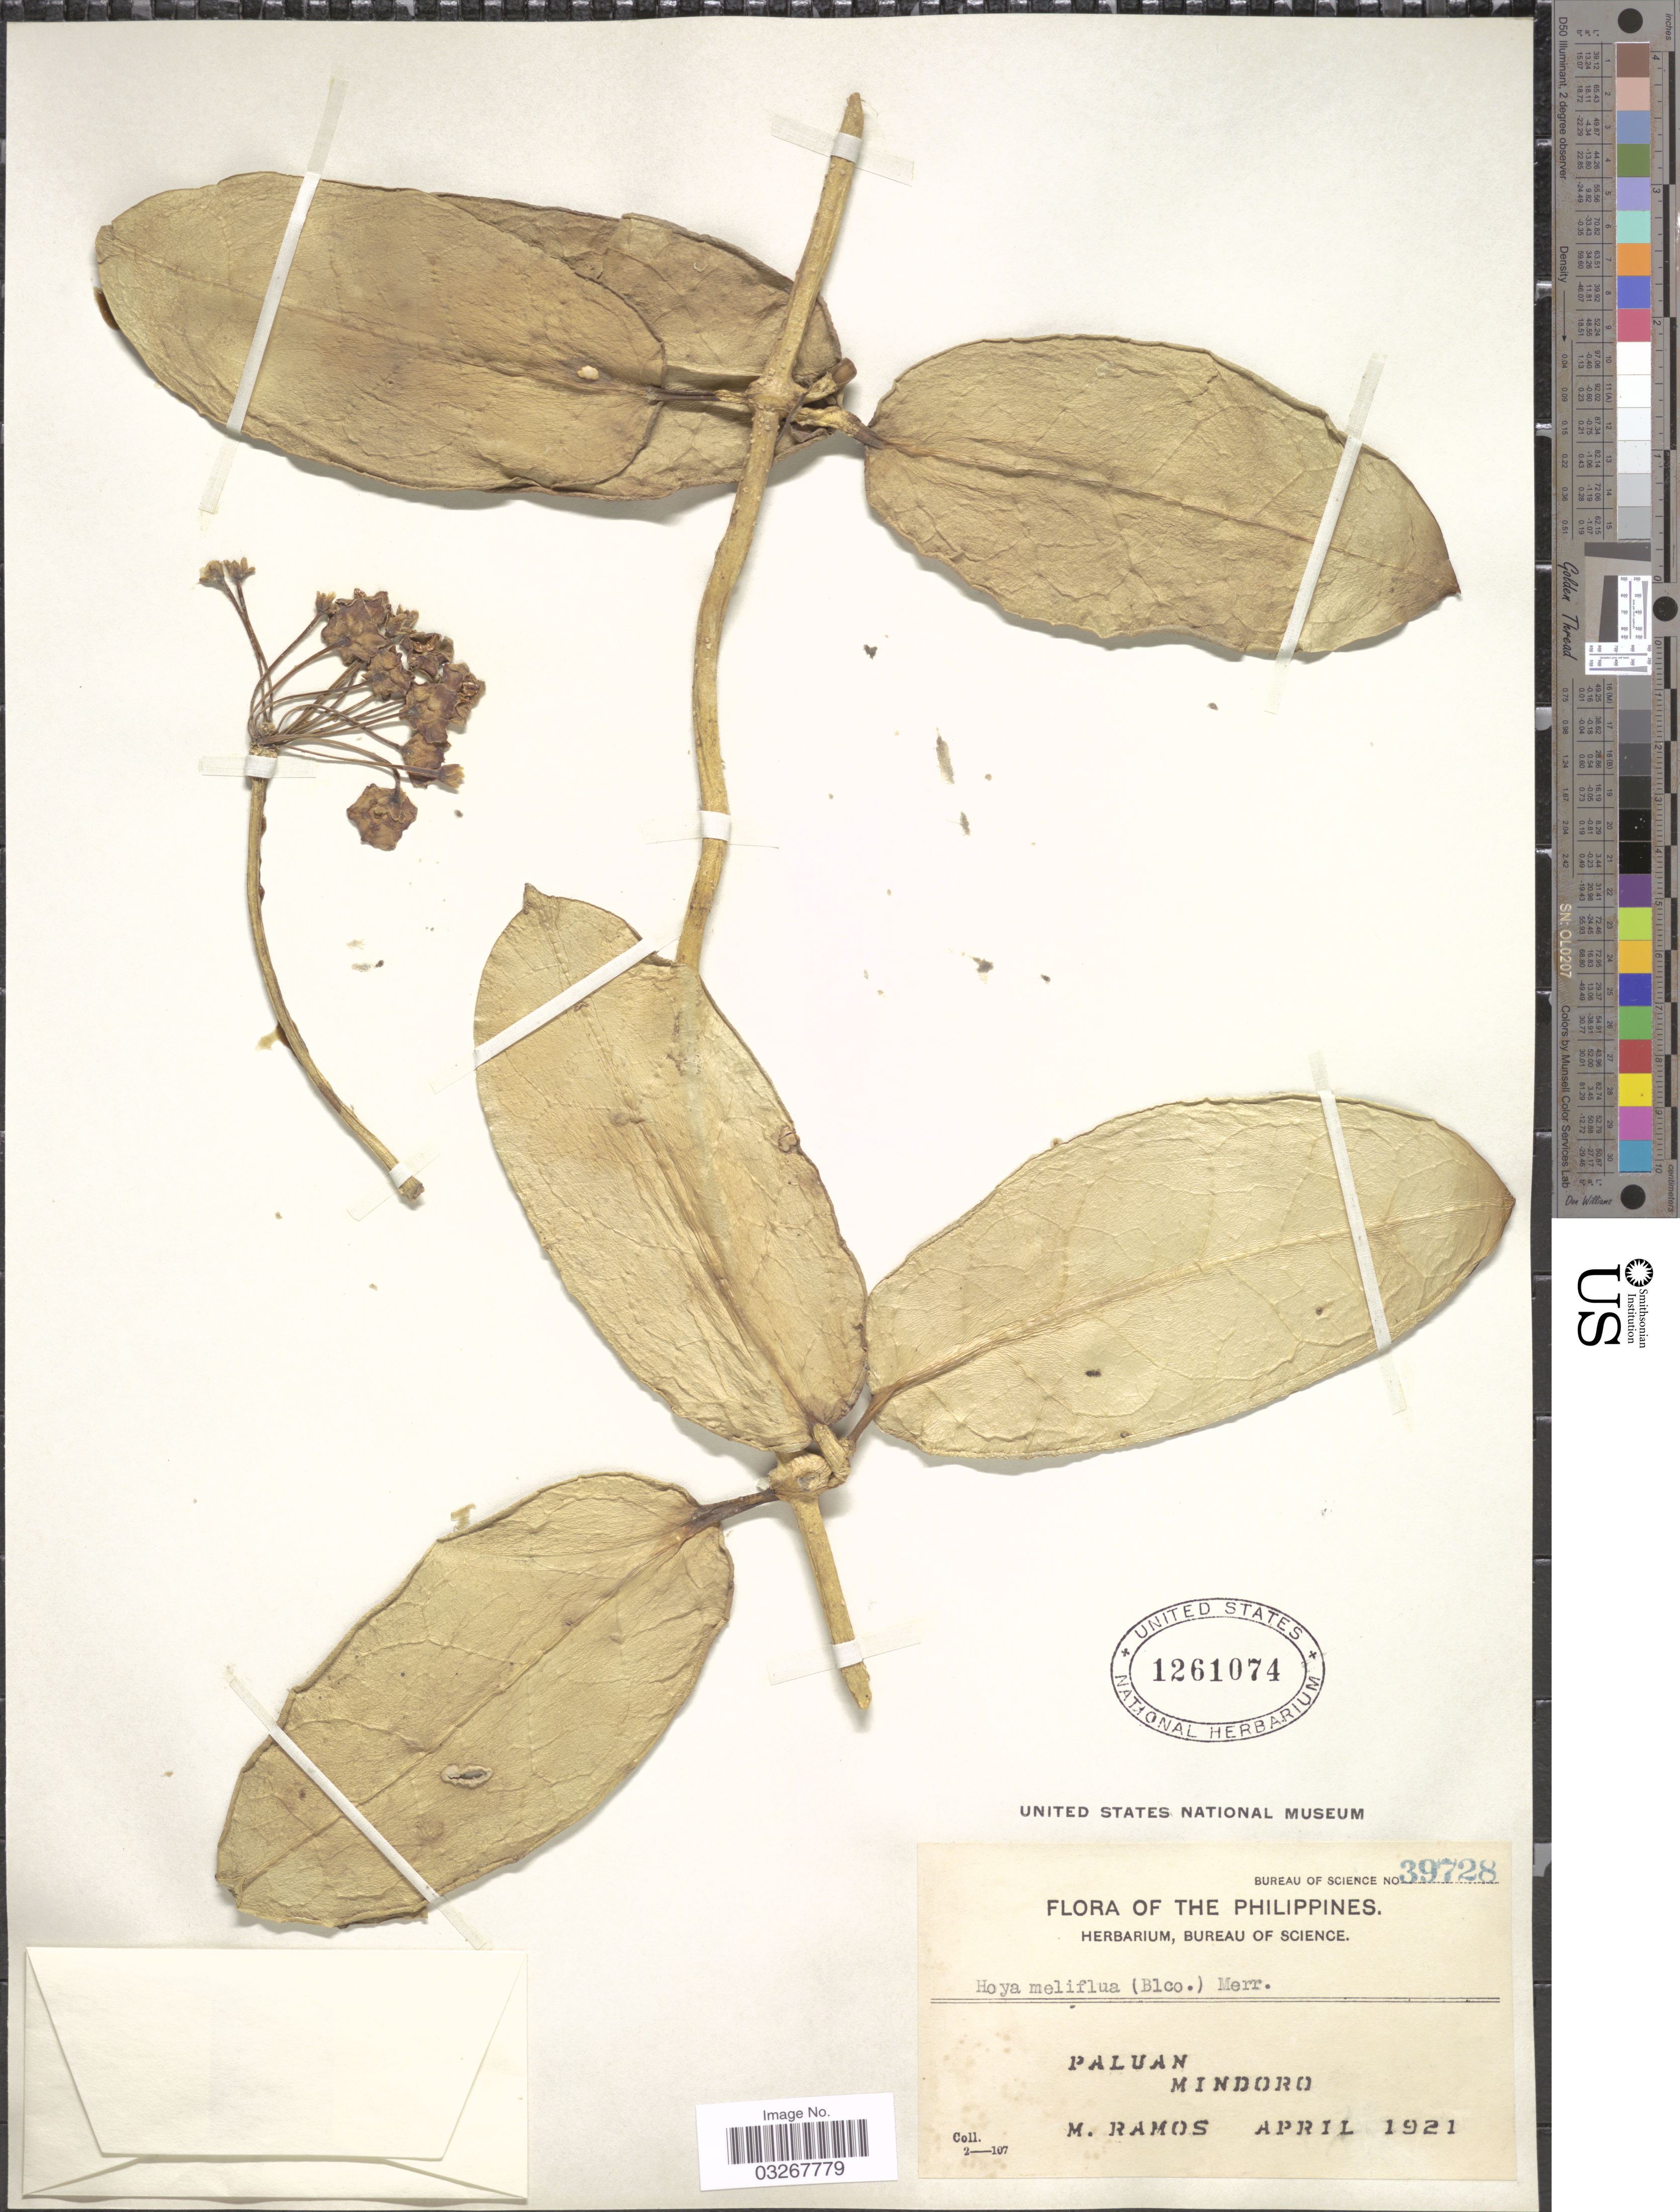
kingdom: Plantae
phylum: Tracheophyta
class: Magnoliopsida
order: Gentianales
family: Apocynaceae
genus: Hoya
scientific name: Hoya meliflua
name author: (Blanco) Merr.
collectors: M. Ramos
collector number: Bureau of Science 39728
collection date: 1921-04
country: Philippines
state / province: Mimaropa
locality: Paluan. Mindoro.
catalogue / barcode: US 1261074